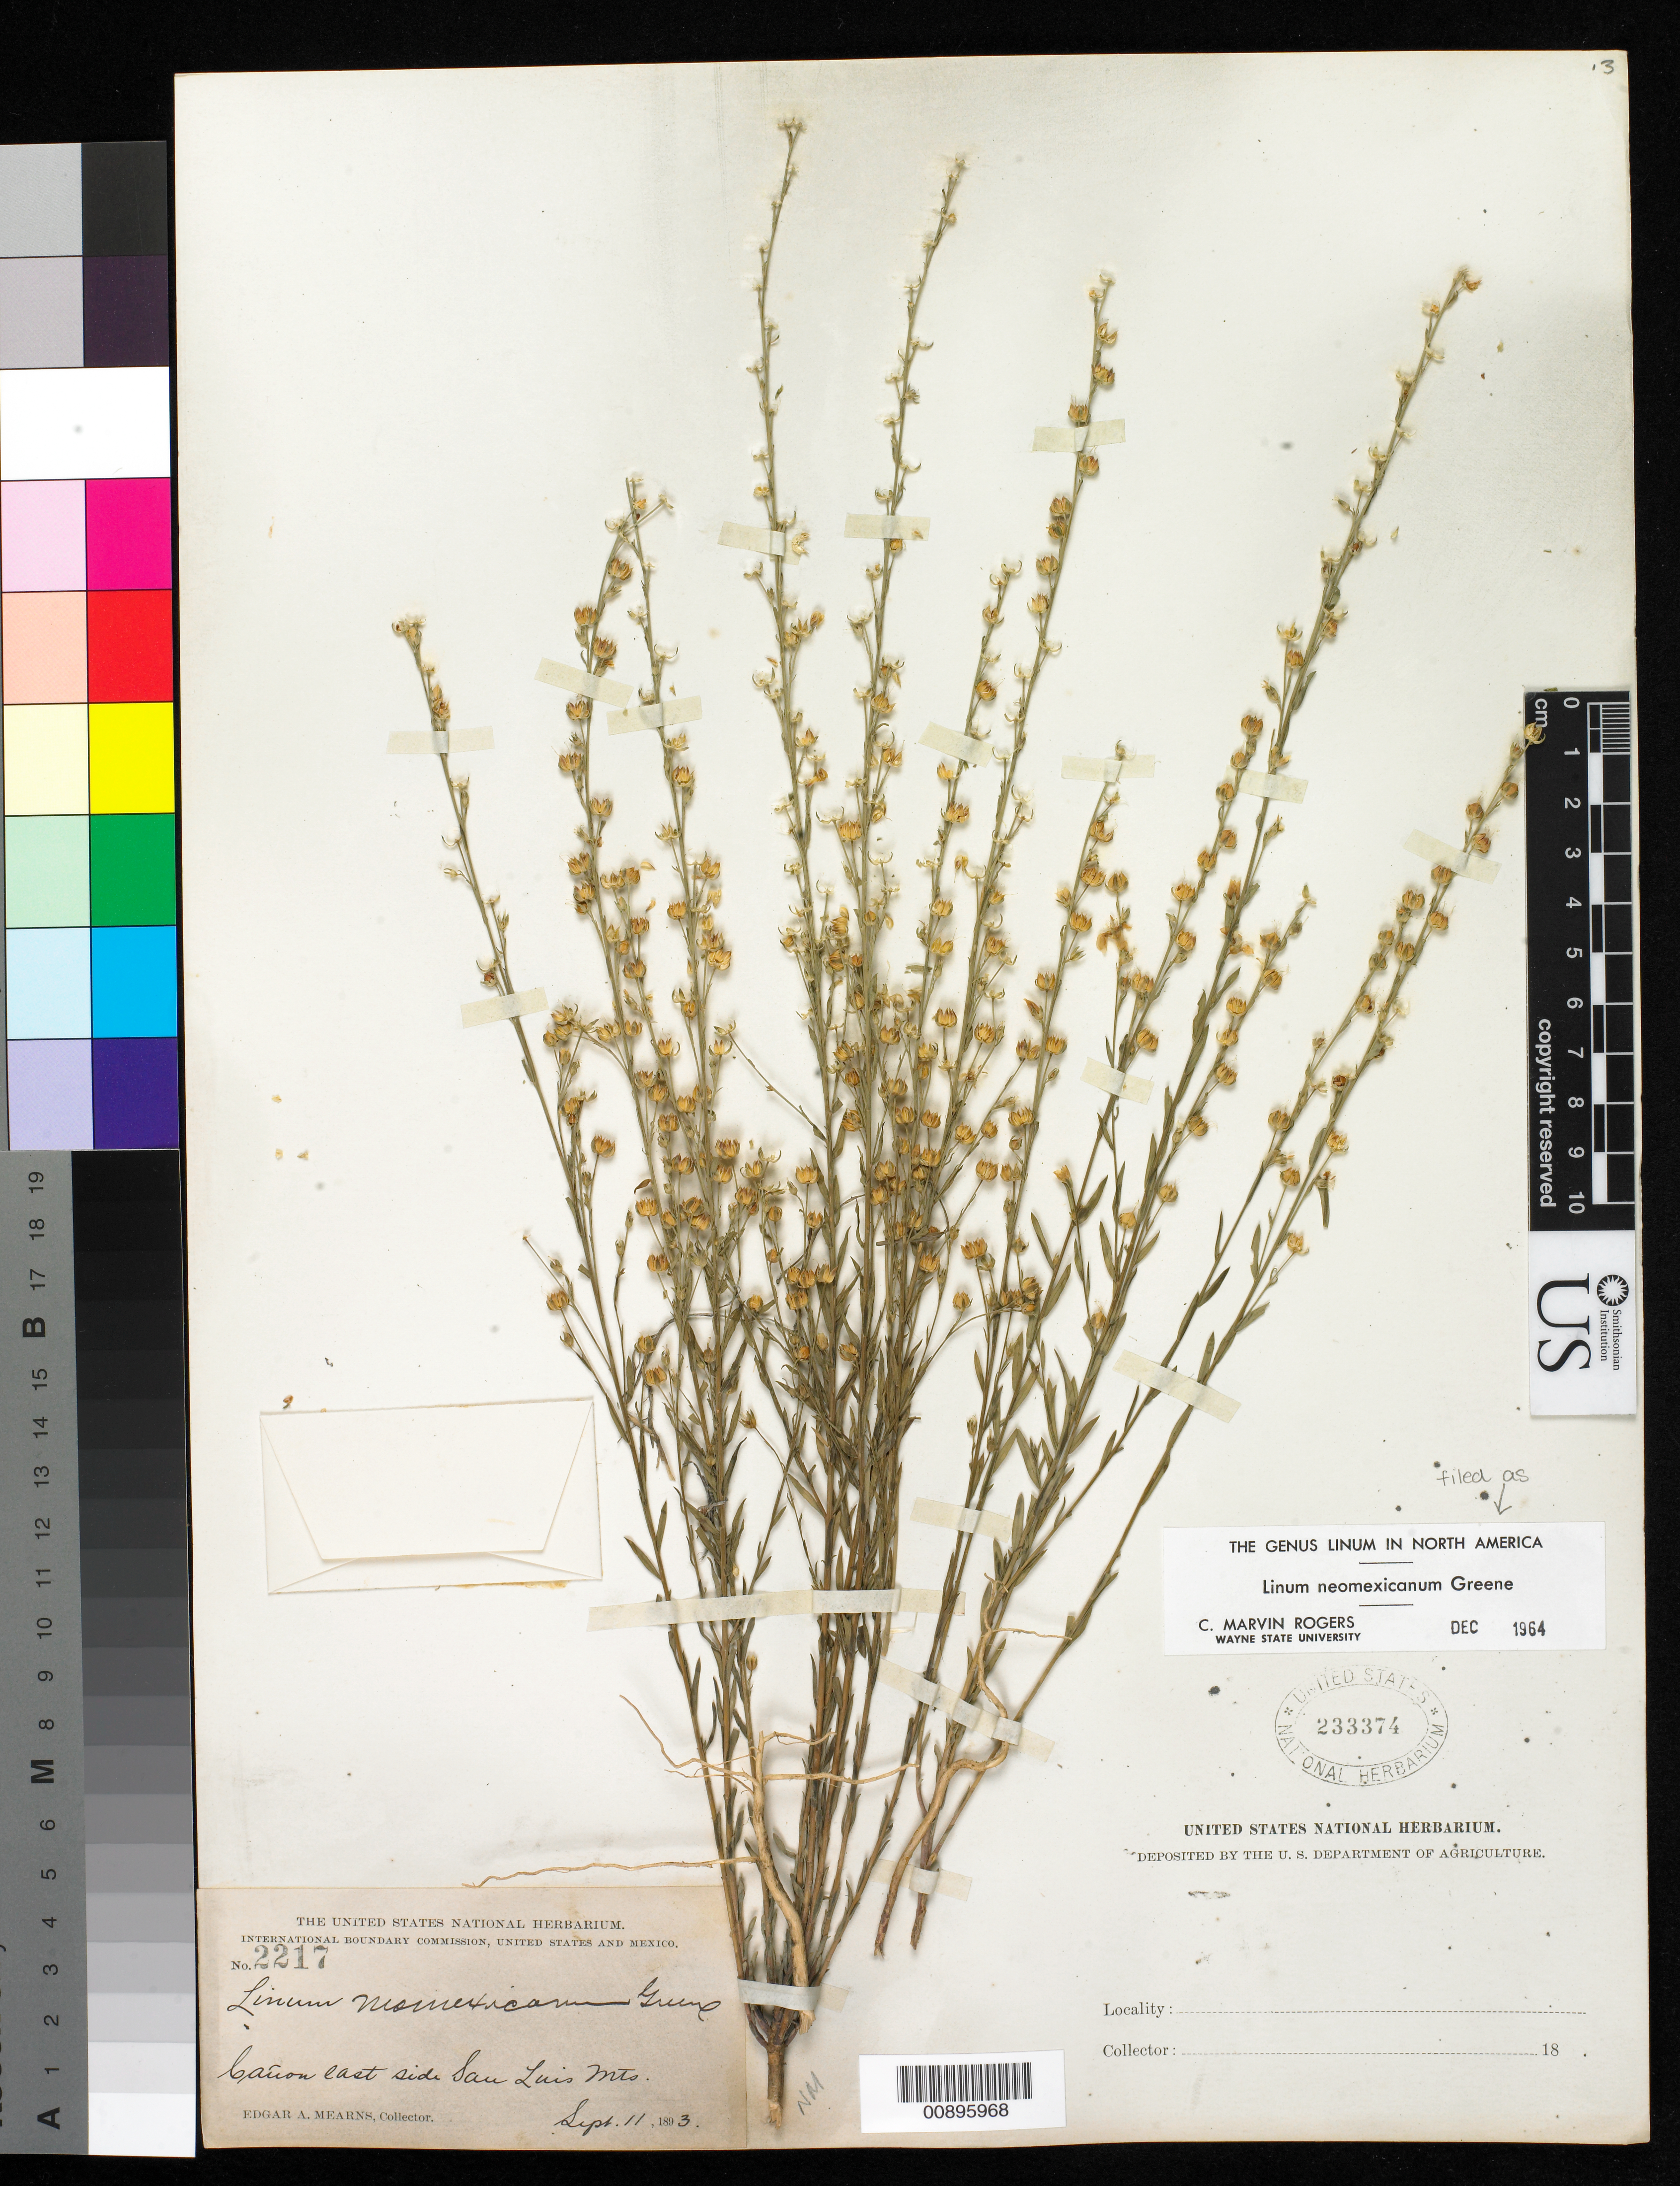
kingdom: Plantae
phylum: Tracheophyta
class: Magnoliopsida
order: Malpighiales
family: Linaceae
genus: Linum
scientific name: Linum neomexicanum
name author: Greene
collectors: E. A. Mearns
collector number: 2217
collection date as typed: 11 Sep 1893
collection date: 1893-09-11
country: United States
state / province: New Mexico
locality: Cañon east side San Luis Mts.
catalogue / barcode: US 233374